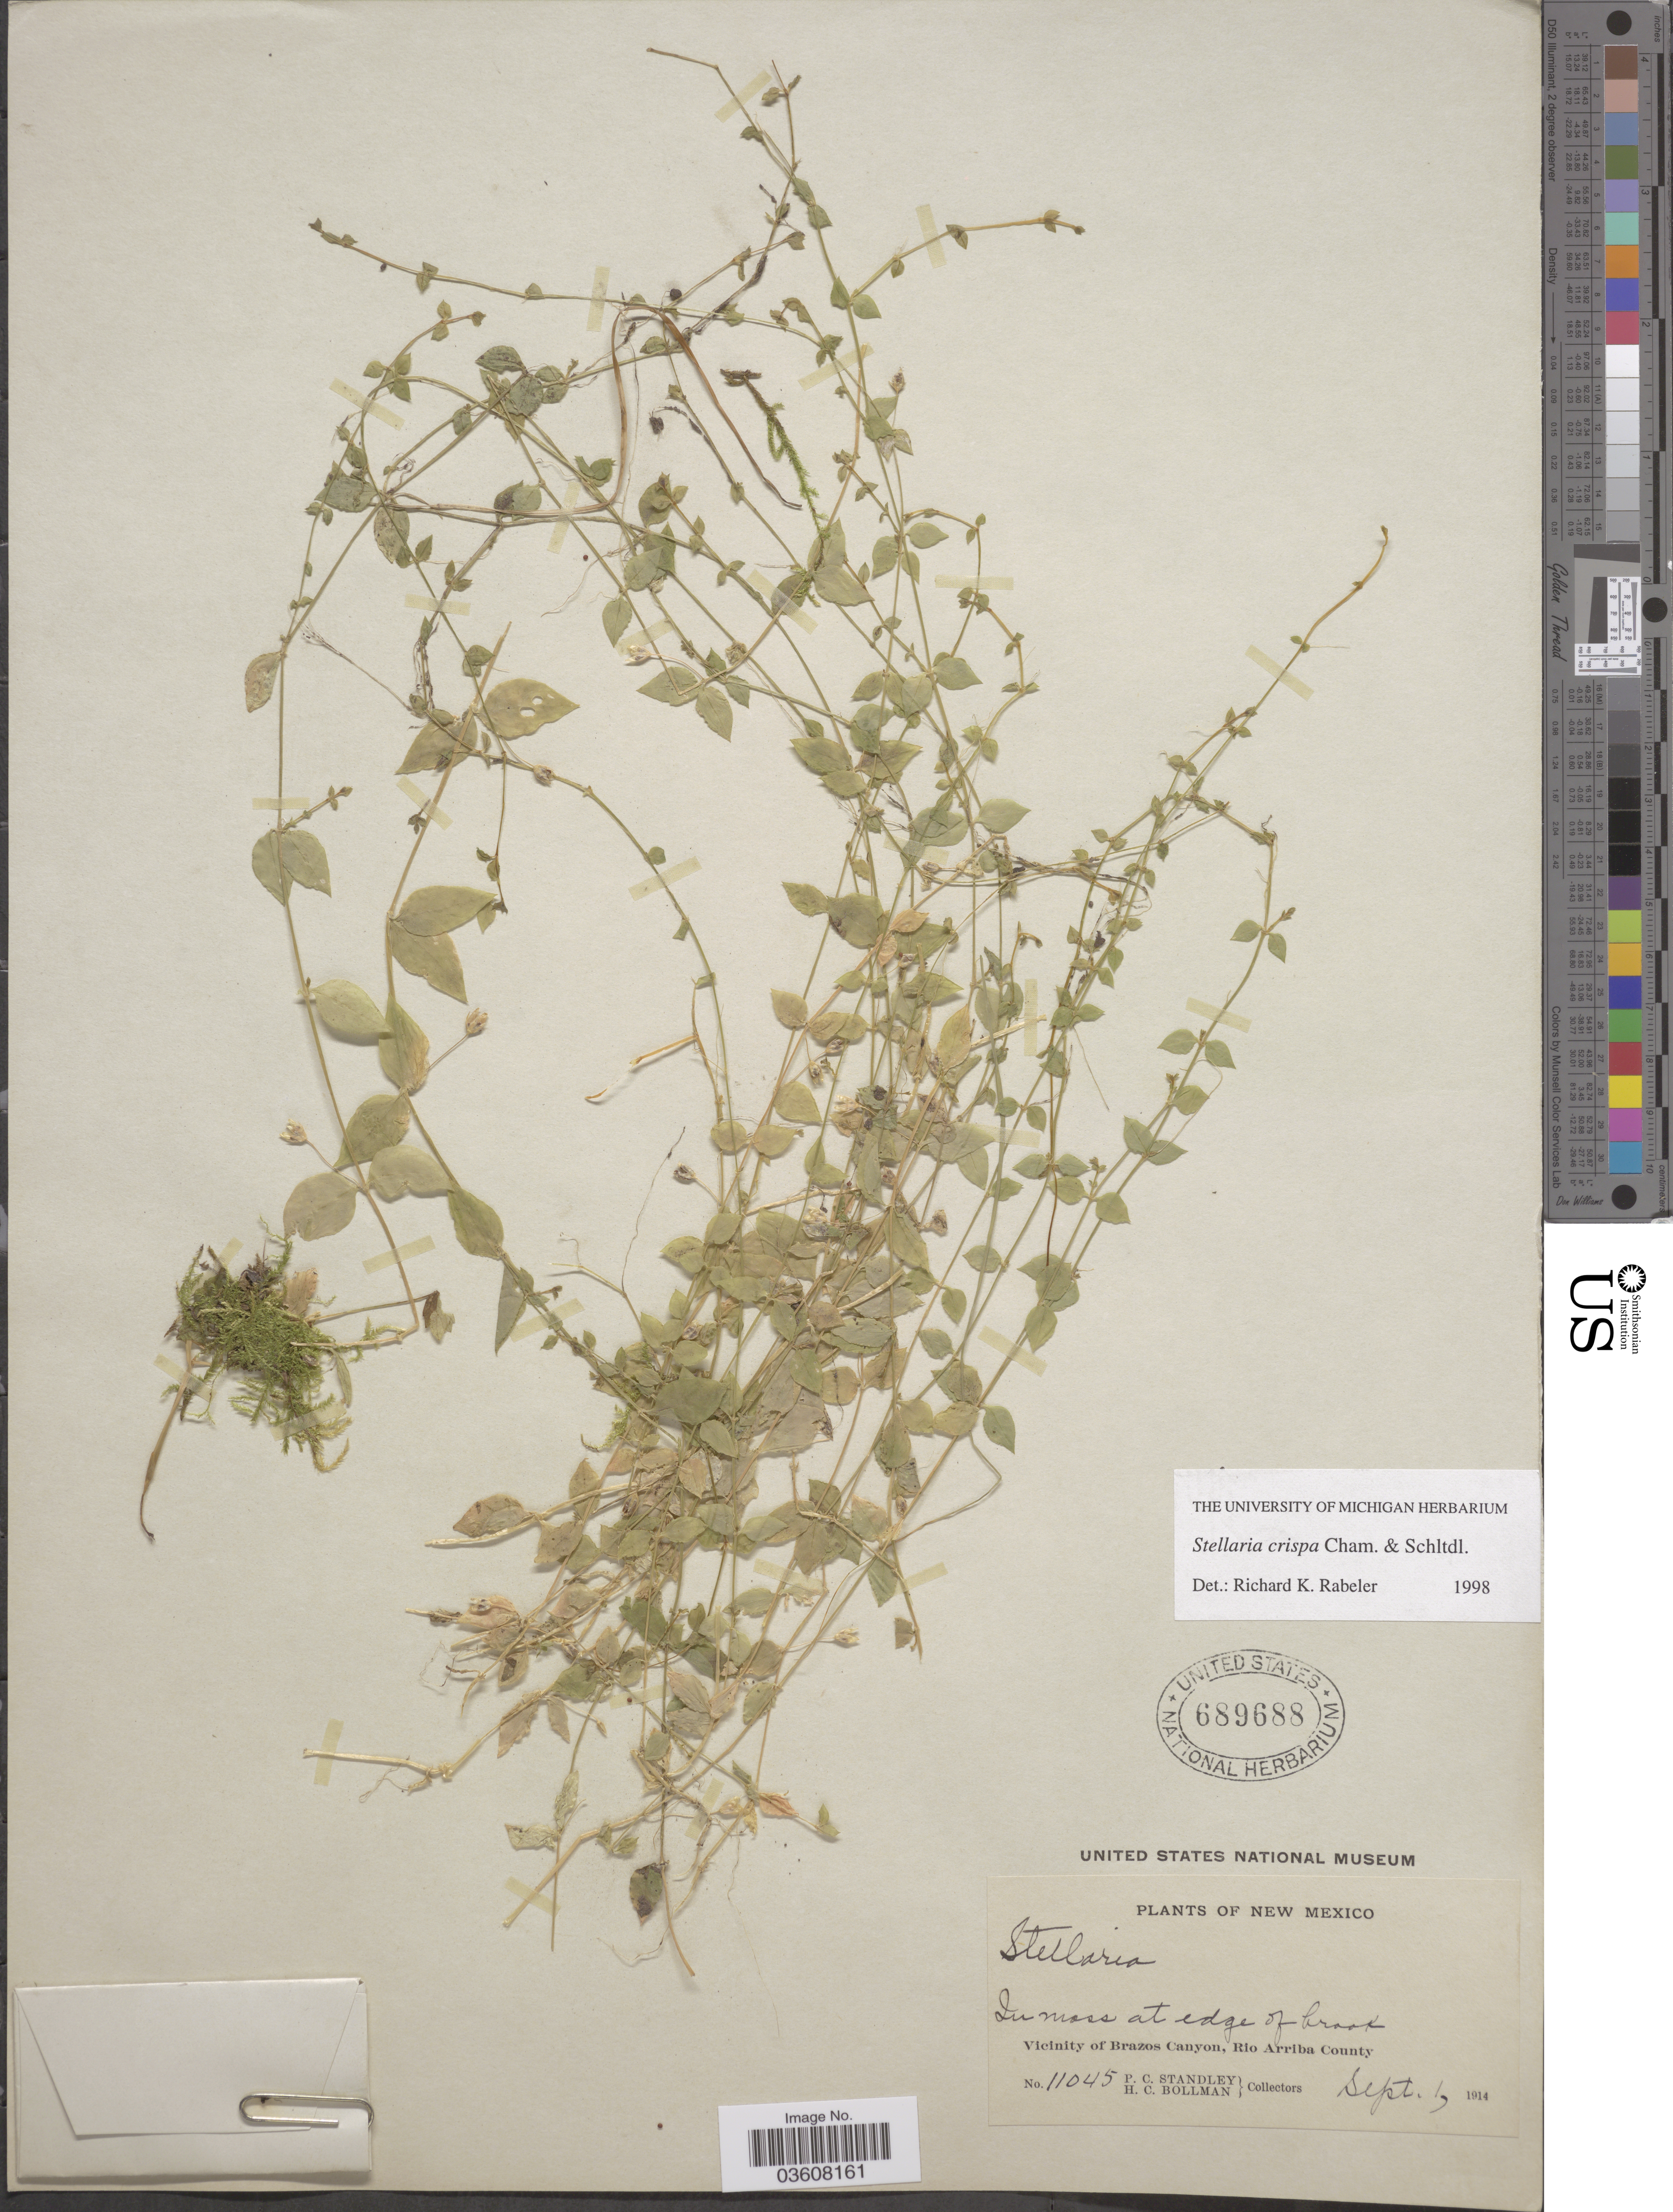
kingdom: Plantae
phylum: Tracheophyta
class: Magnoliopsida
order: Caryophyllales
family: Caryophyllaceae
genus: Stellaria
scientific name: Stellaria crispa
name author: Cham. & Schltdl.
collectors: P. C. Standley & H. C. Bollman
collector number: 11045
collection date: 1914-09-01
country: United States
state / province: New Mexico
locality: Vicinity of Brazos Canyon, Rio Arriba County.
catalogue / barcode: US 689688